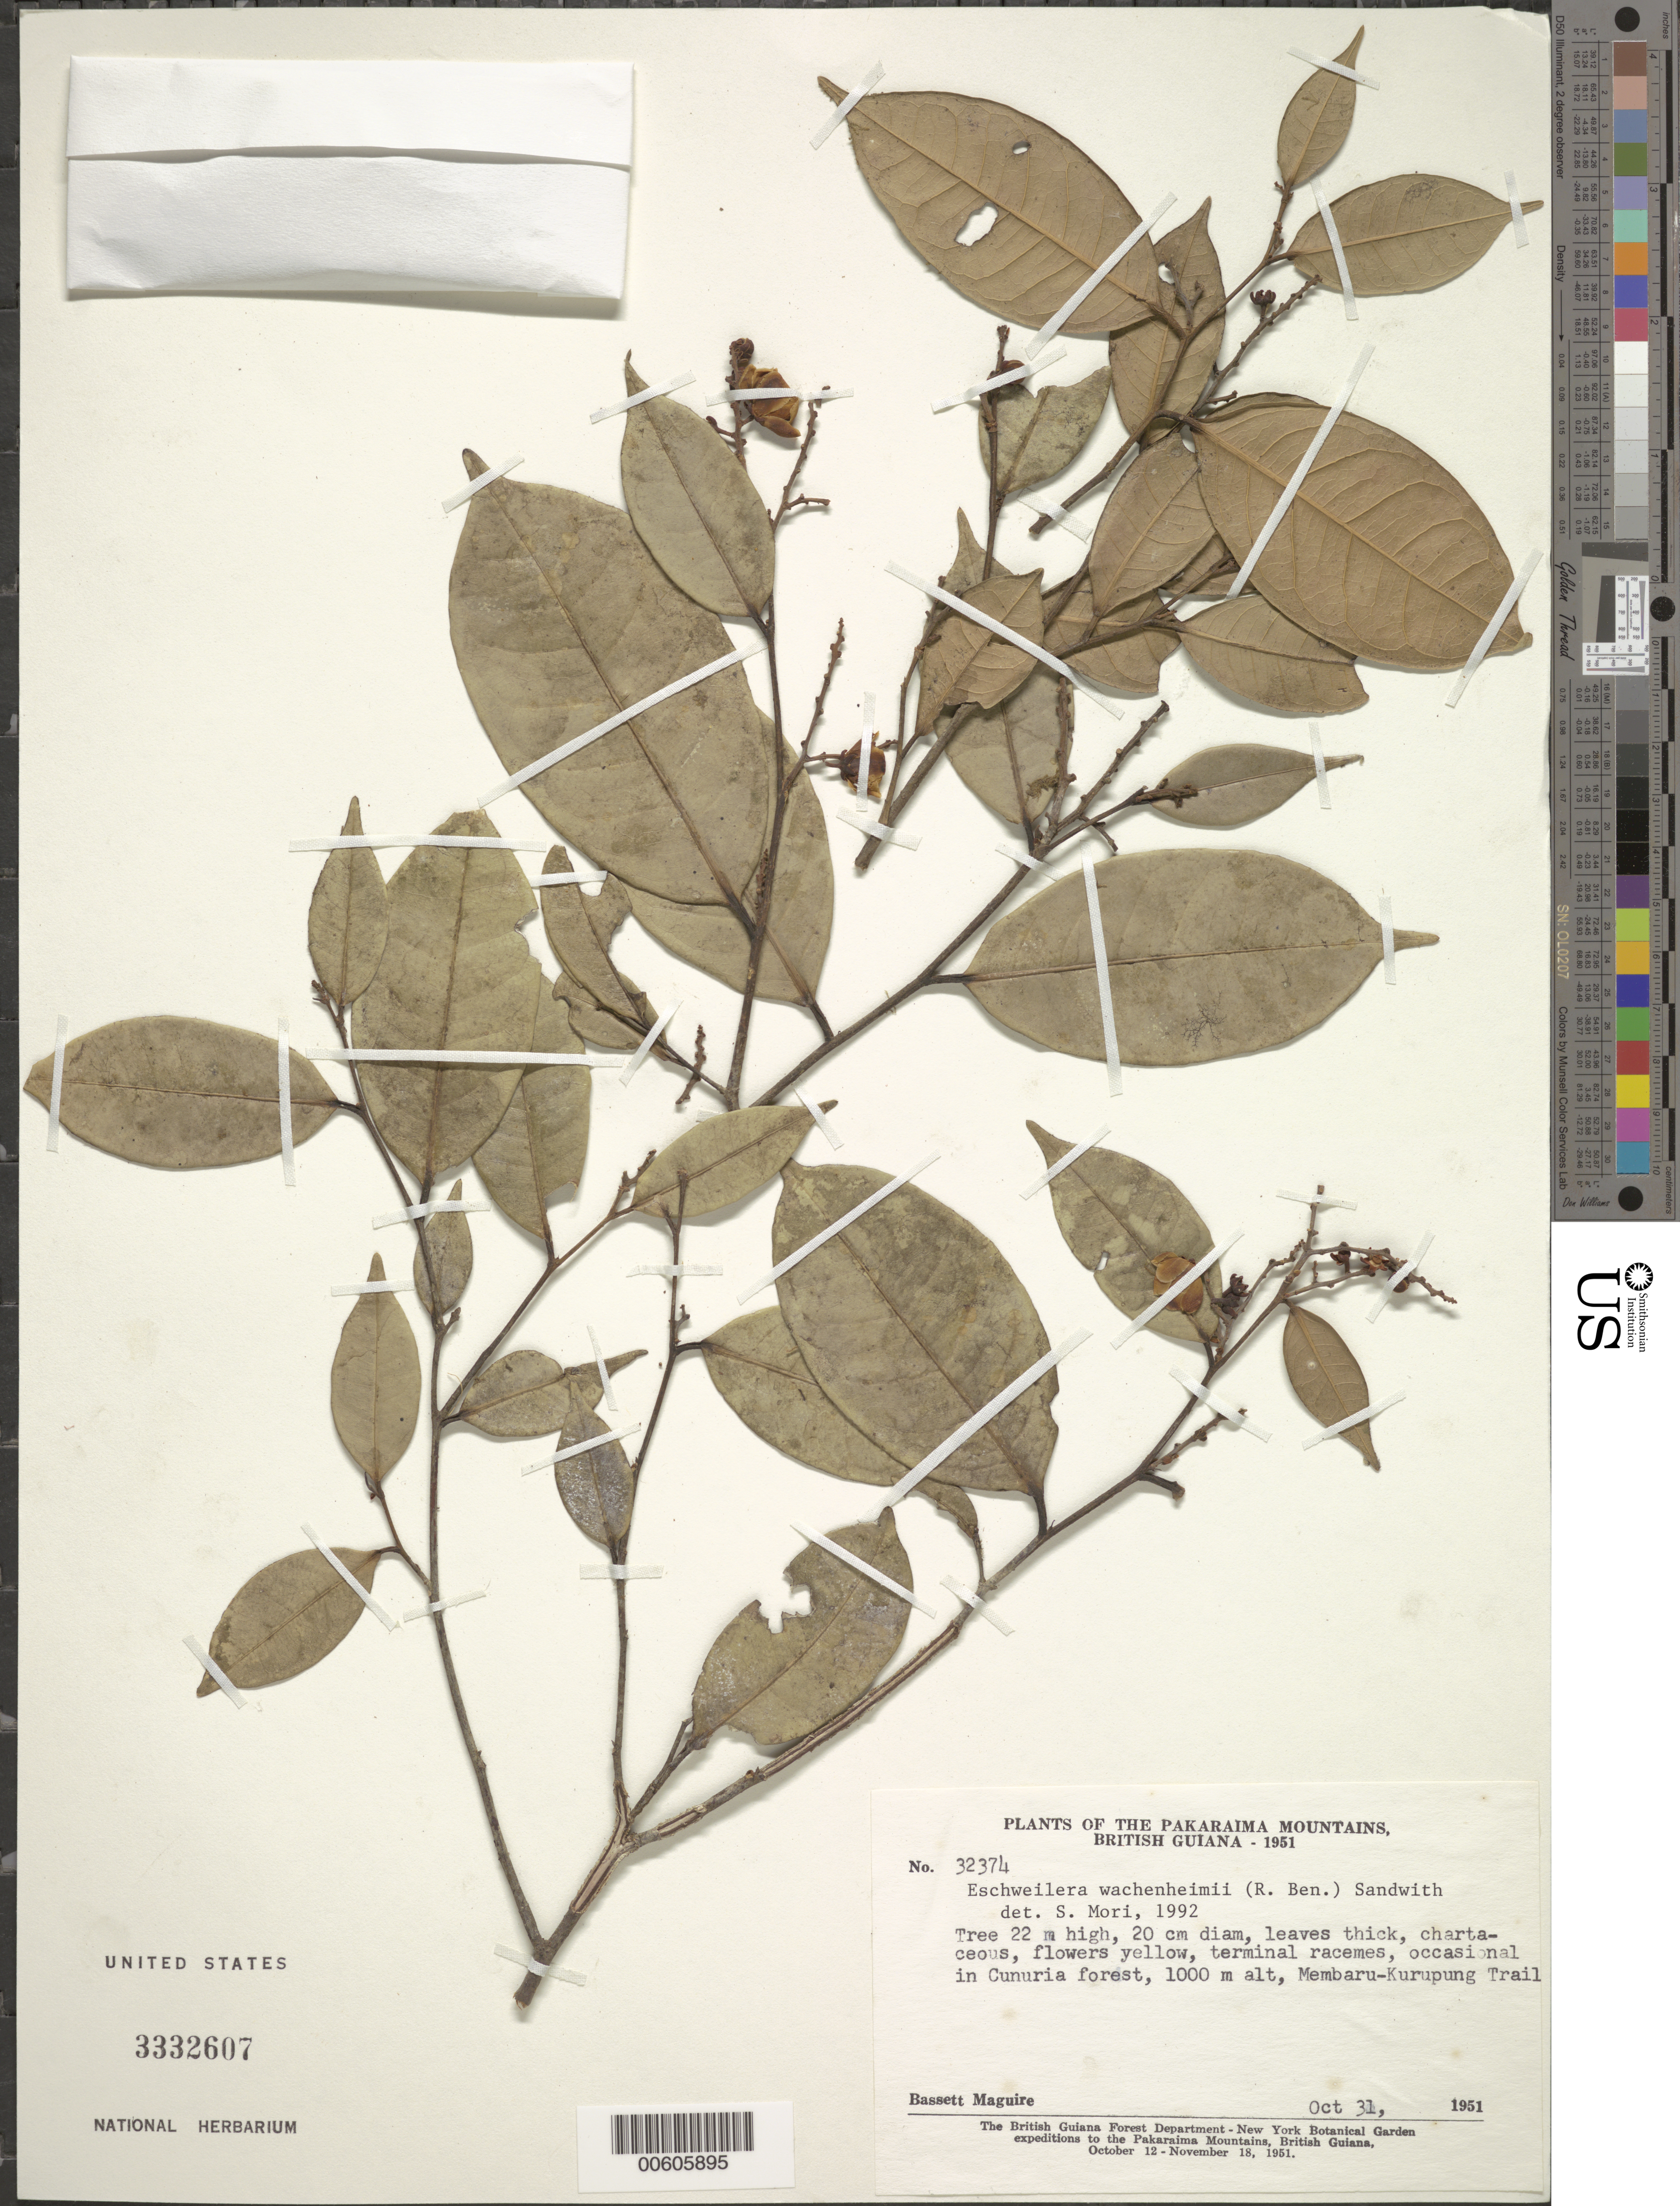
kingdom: Plantae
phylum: Tracheophyta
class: Magnoliopsida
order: Ericales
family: Lecythidaceae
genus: Eschweilera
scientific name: Eschweilera wachenheimii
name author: (Benoist) Sandwith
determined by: Mori, Scott A.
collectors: B. Maguire & D. B. Fanshawe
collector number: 32374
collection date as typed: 29-Oct-51 to 4-Nov-51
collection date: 1951-10-29/1951-11-04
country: Guyana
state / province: Cuyuni-Mazaruni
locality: Membaru-Kurupung Trail, Pakaraima Mts.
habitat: Cunuria forest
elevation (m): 1000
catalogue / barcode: US 3332607